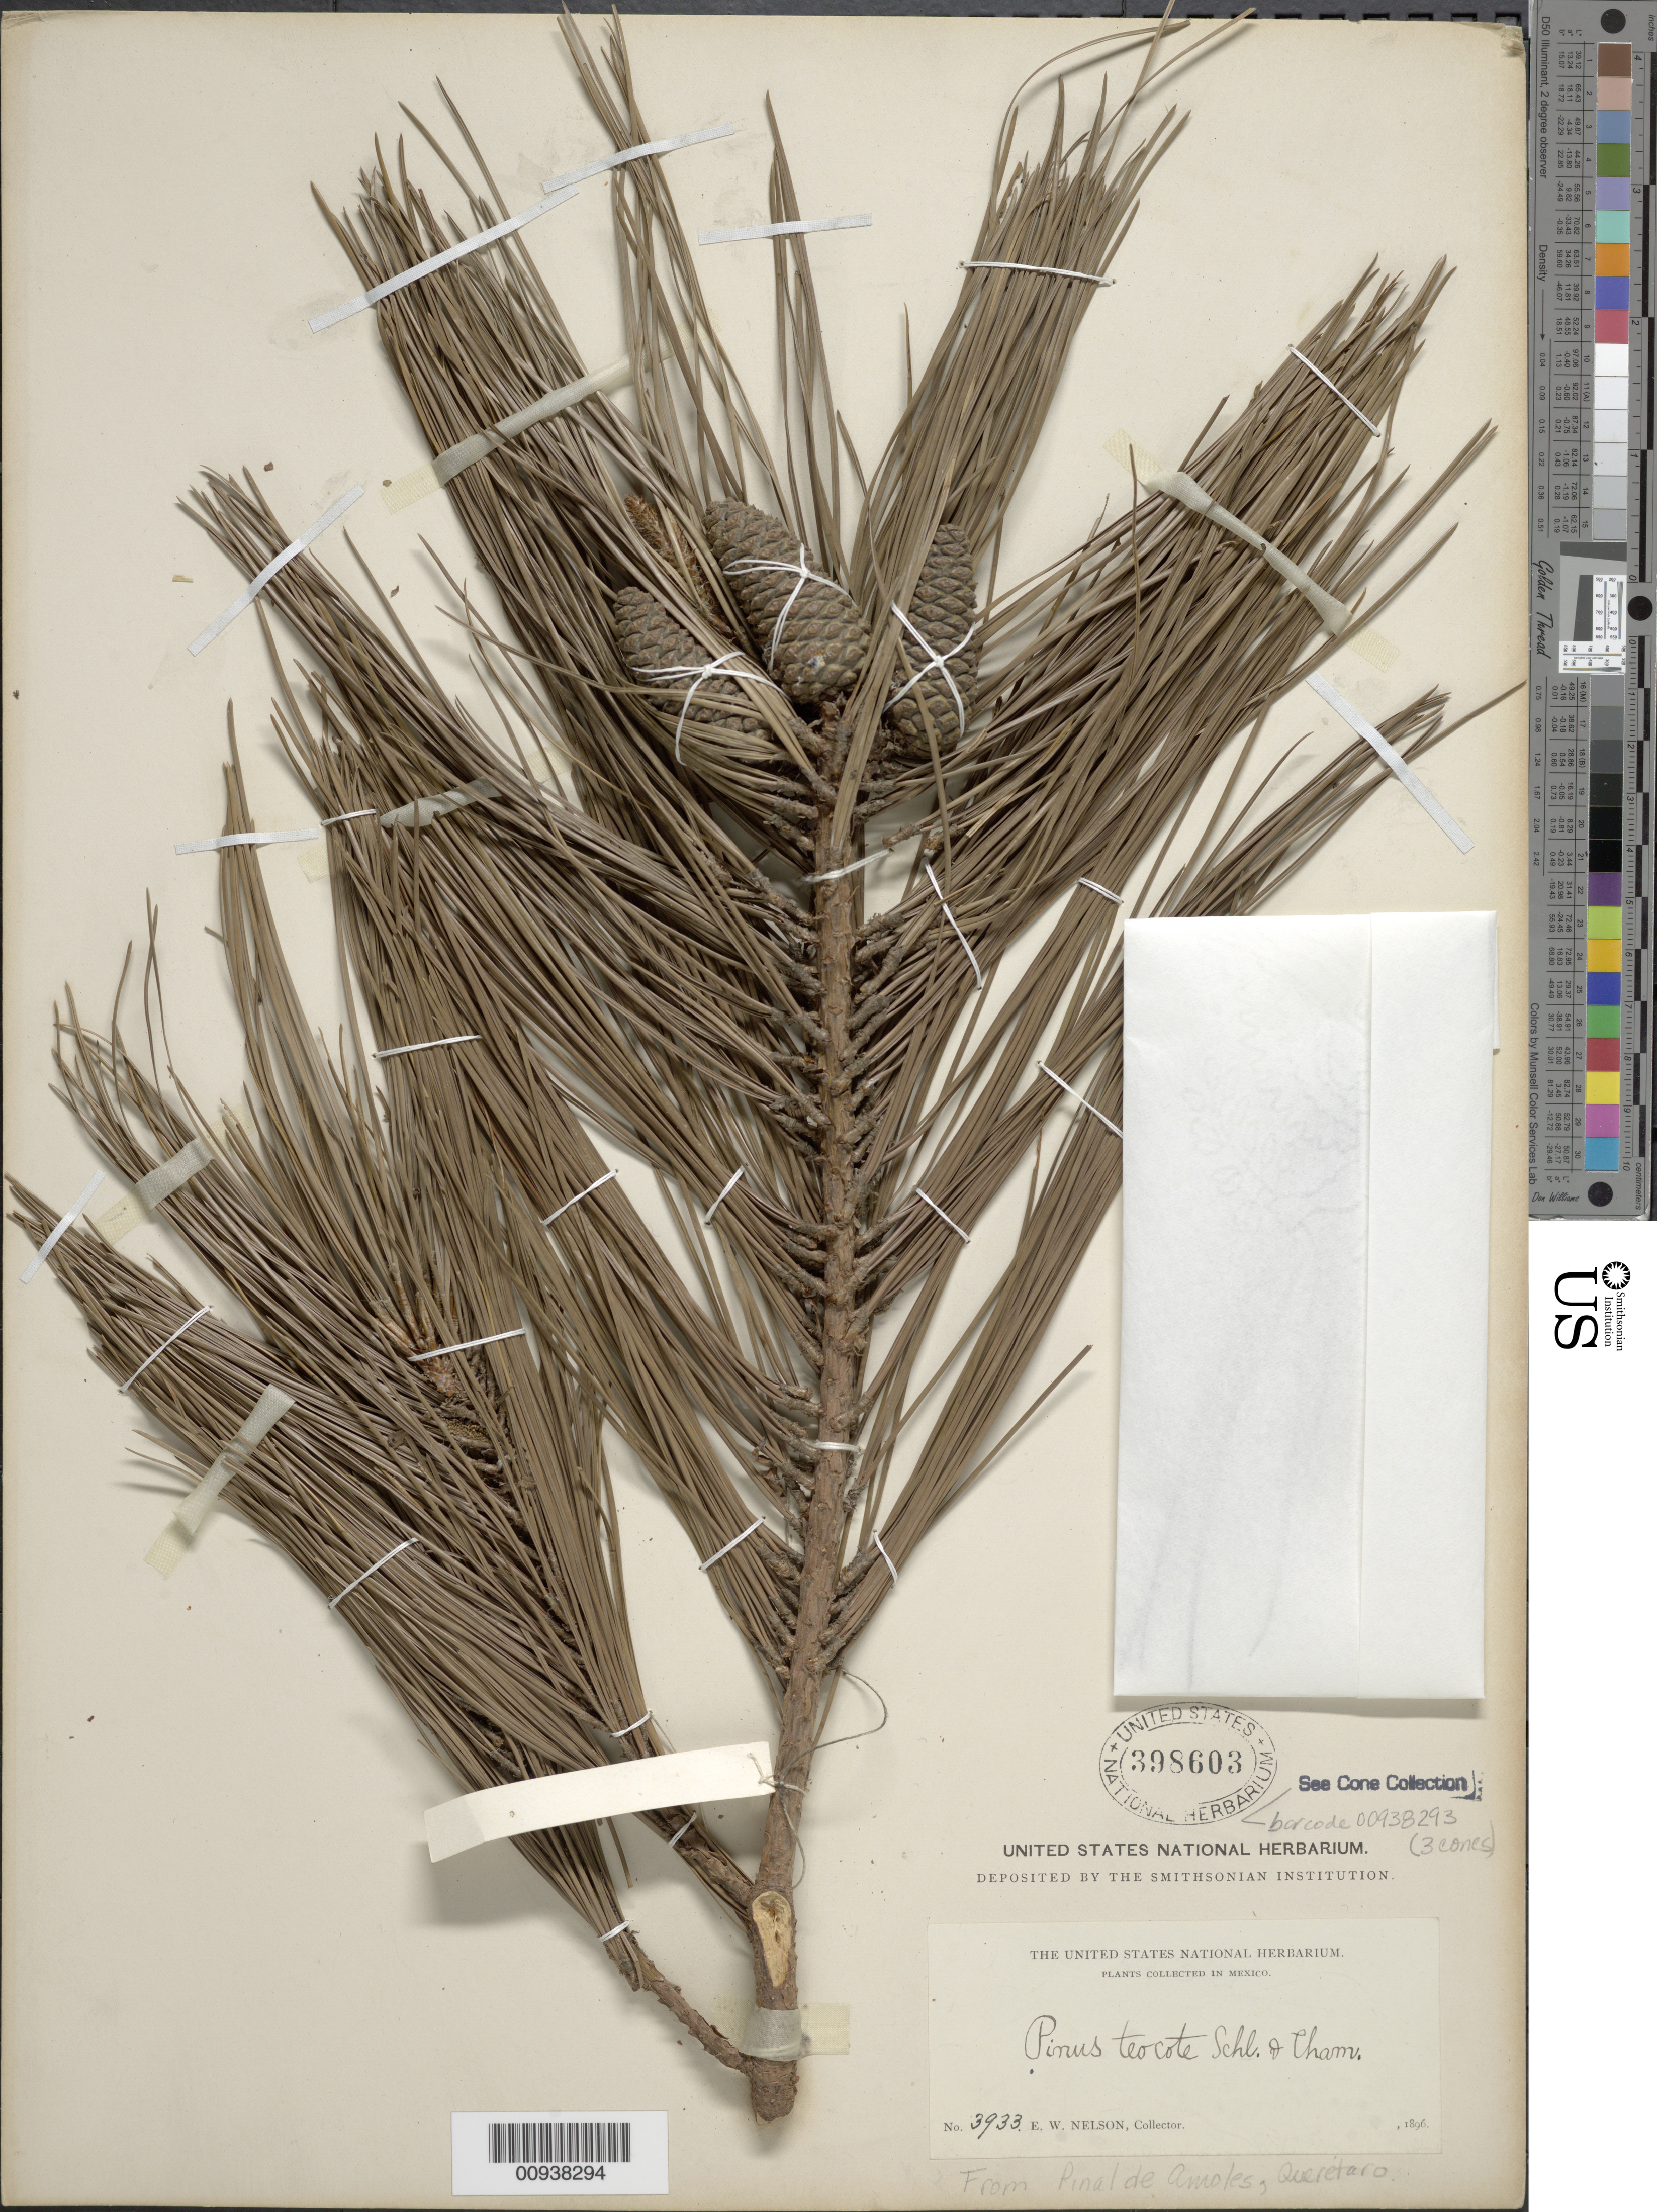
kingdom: Plantae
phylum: Tracheophyta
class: Pinopsida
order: Pinales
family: Pinaceae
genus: Pinus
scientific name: Pinus teocote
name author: Schltdl. & Cham.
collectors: E. W. Nelson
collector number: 3933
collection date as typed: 1896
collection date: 1896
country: Mexico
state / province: Querétaro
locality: Pinal de Amoles.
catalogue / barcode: US 398603